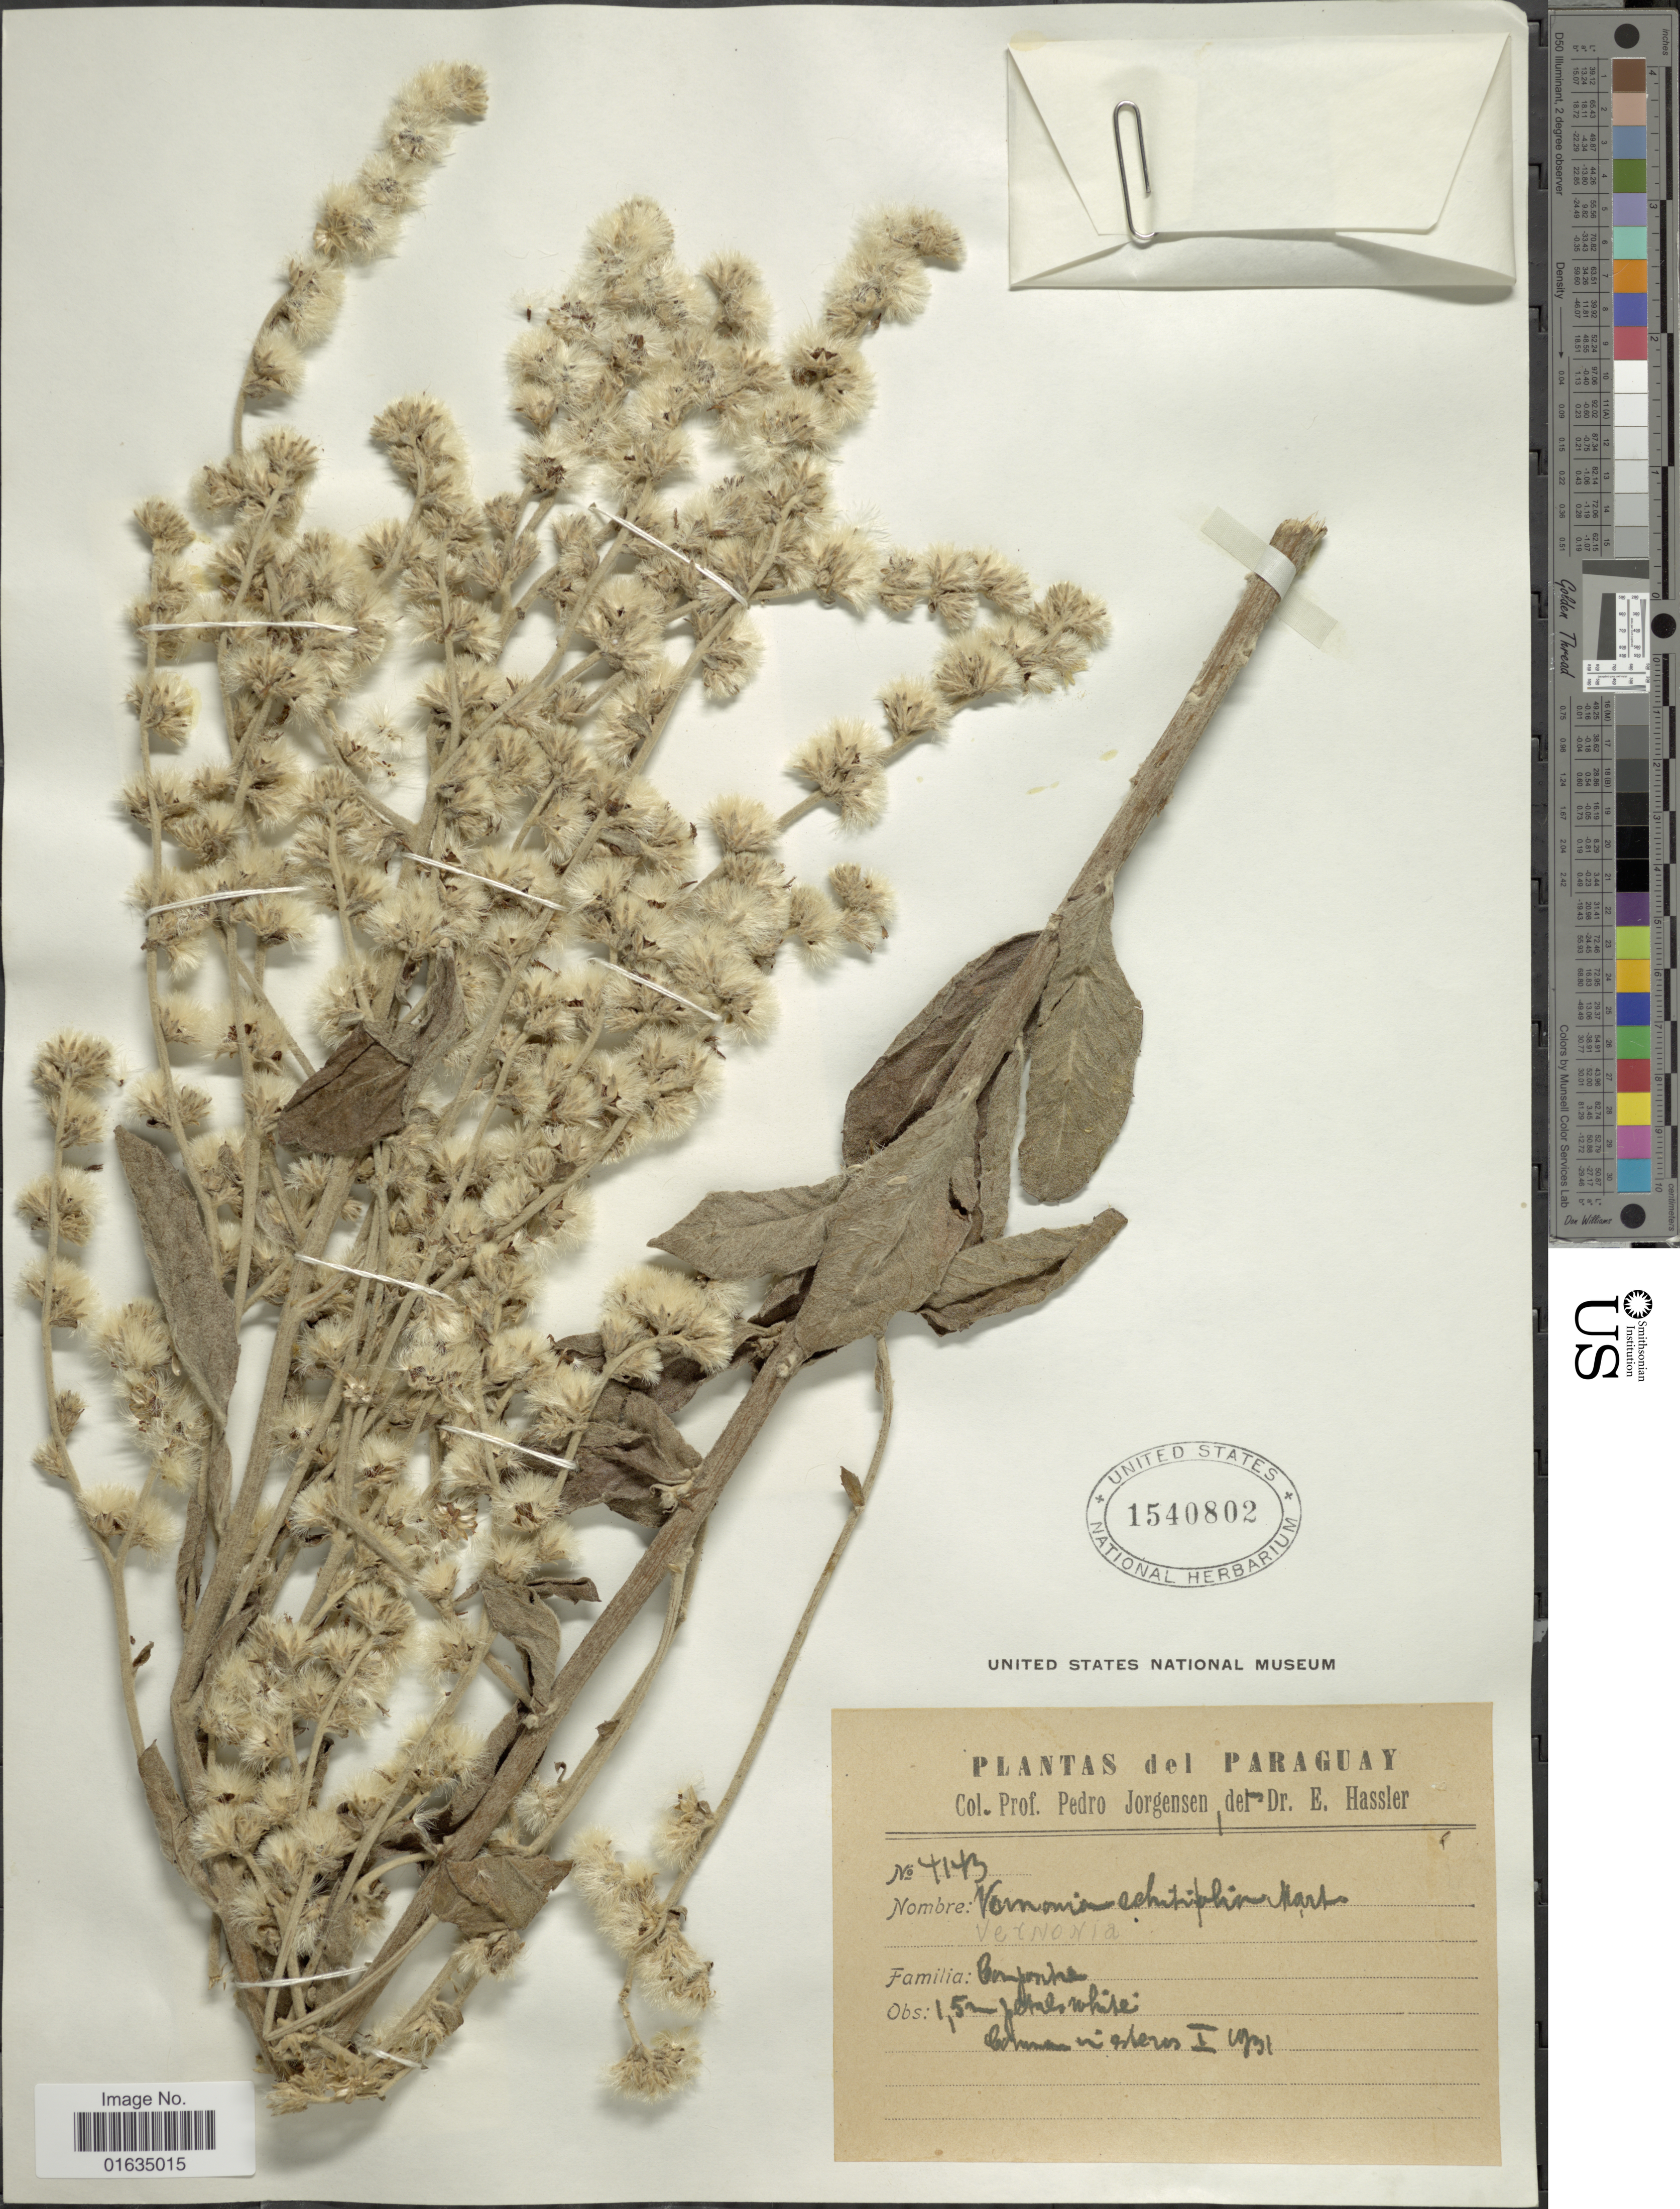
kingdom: Plantae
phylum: Tracheophyta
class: Magnoliopsida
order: Asterales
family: Asteraceae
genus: Acilepidopsis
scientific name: Acilepidopsis echitifolia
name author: (Mart. ex DC.) H. Rob.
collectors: P. Jörgensen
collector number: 4143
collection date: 1931-01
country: Paraguay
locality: In esteros.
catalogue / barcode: US 1540802